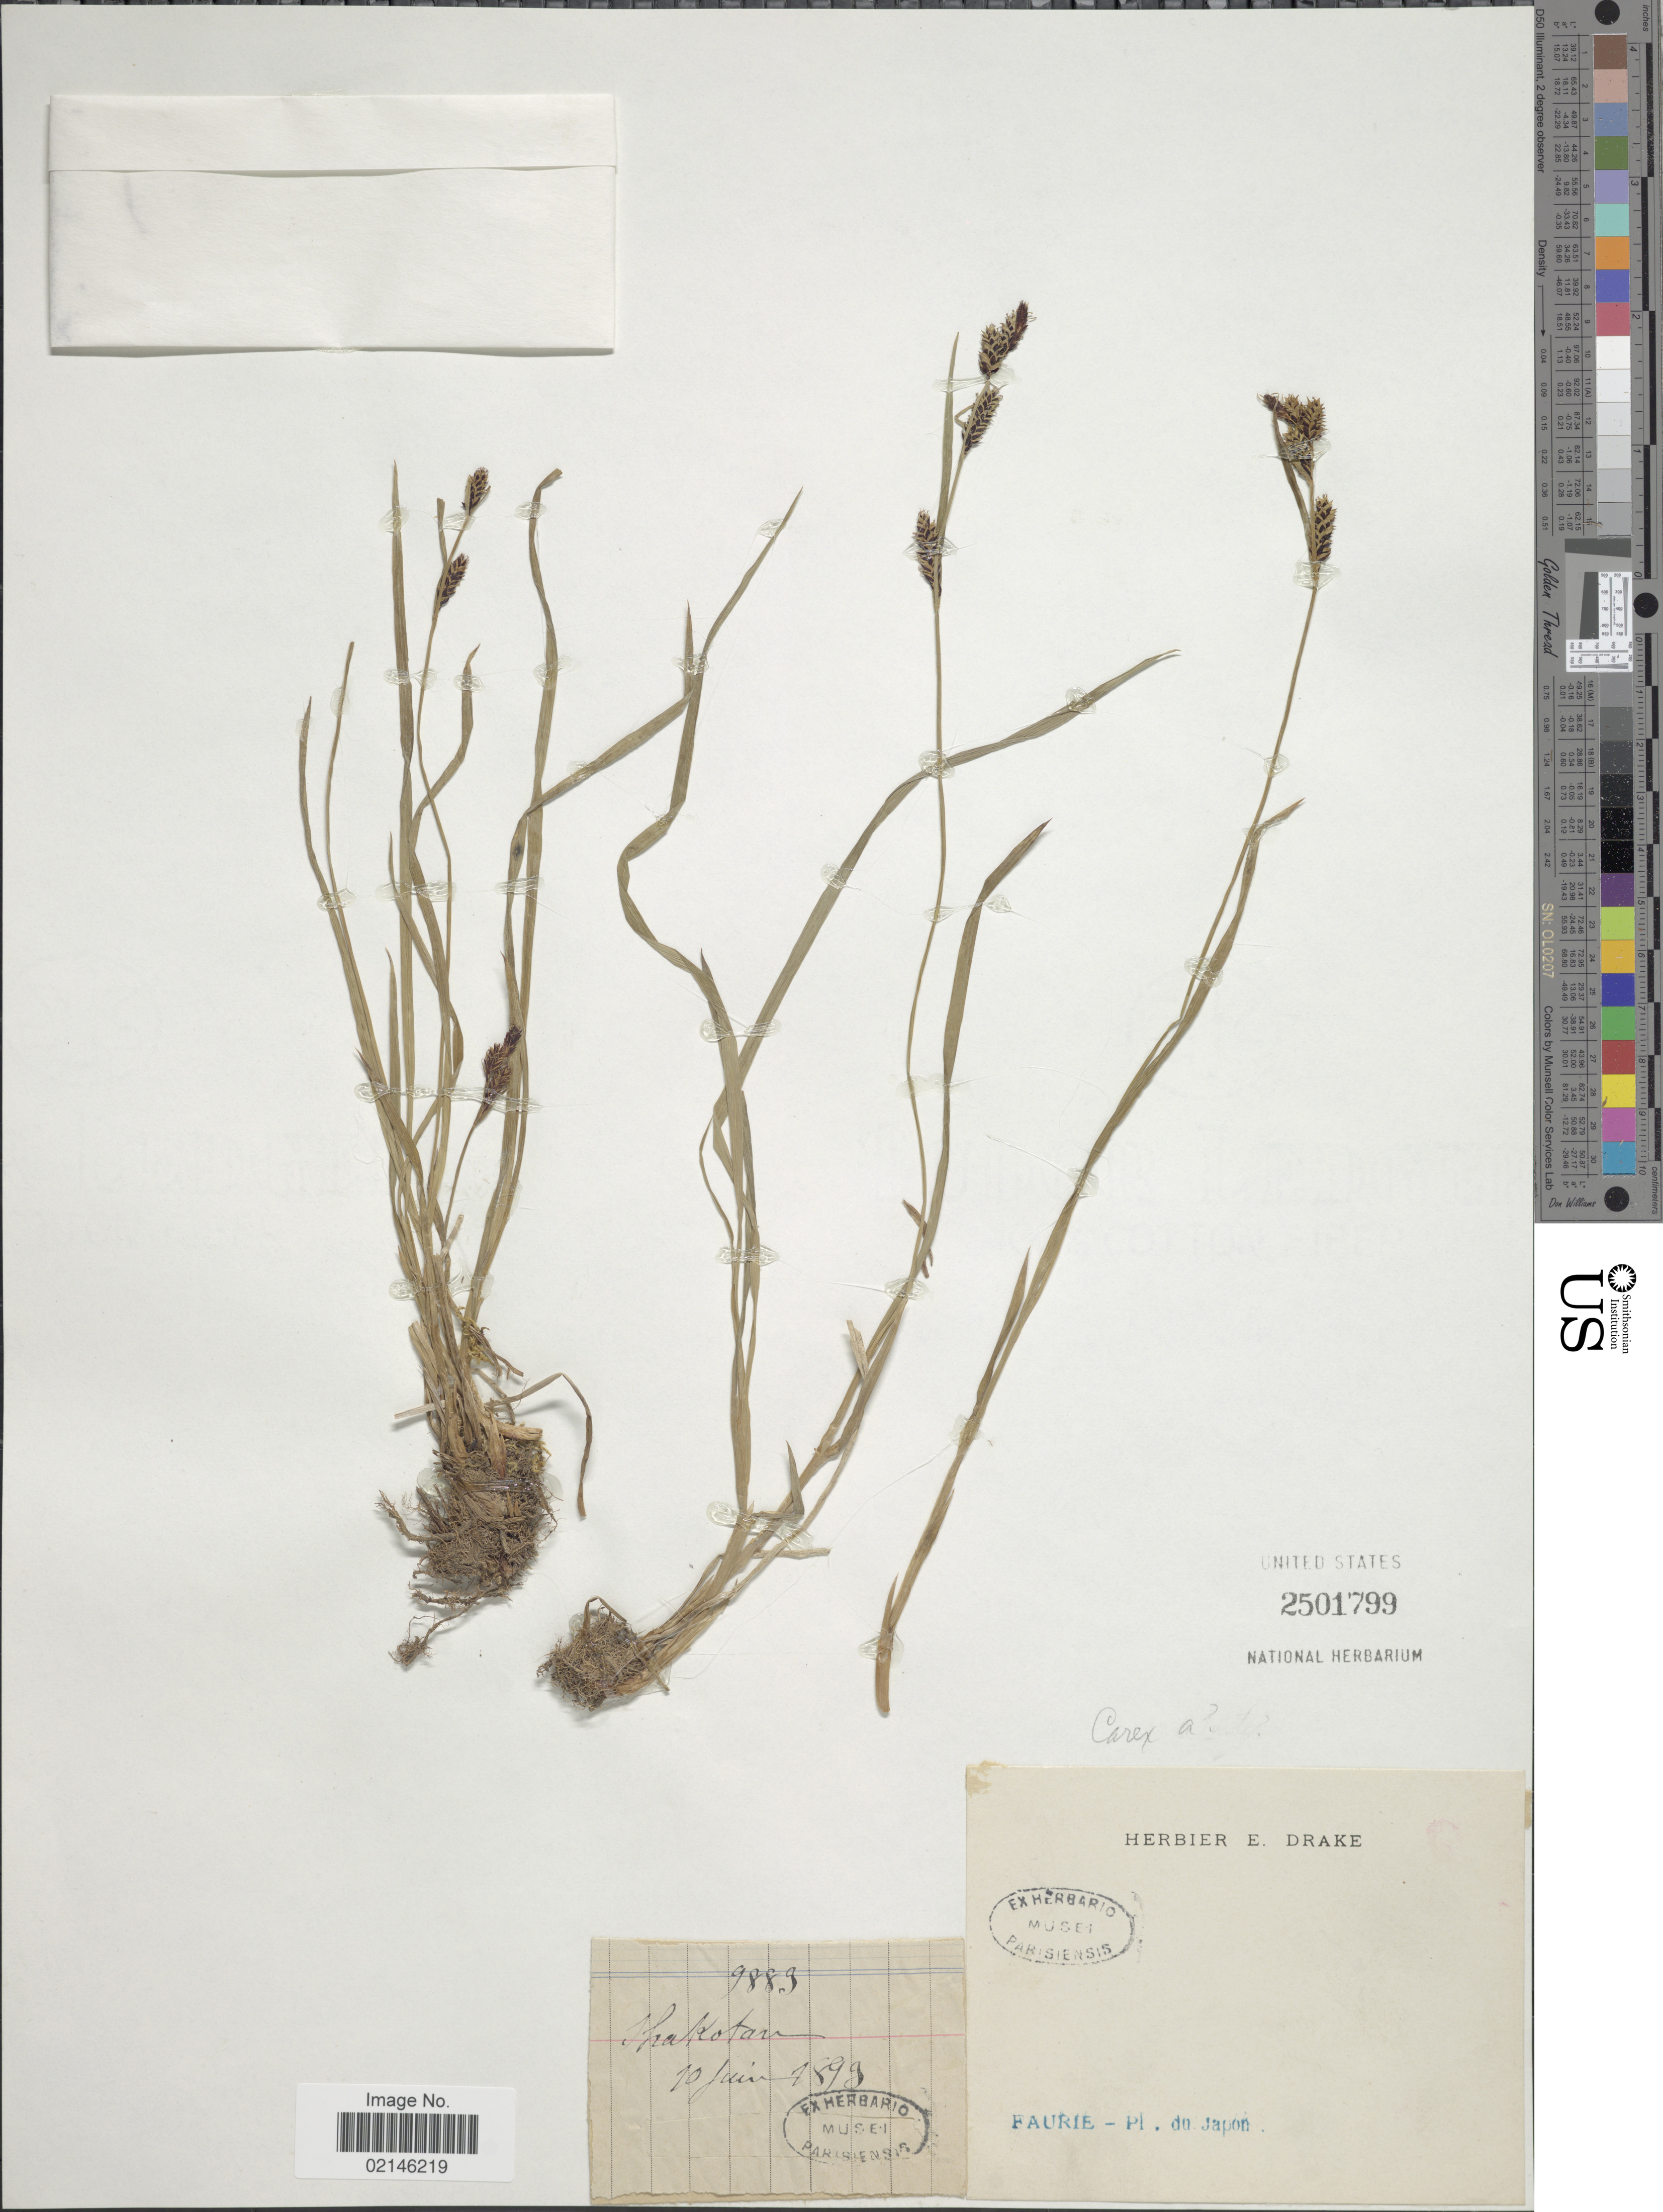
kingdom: Plantae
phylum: Tracheophyta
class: Liliopsida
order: Poales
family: Cyperaceae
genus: Carex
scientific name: Carex sp.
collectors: -. Faurie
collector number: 9883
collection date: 1893-06-10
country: Japan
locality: Shakotan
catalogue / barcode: US 2501799